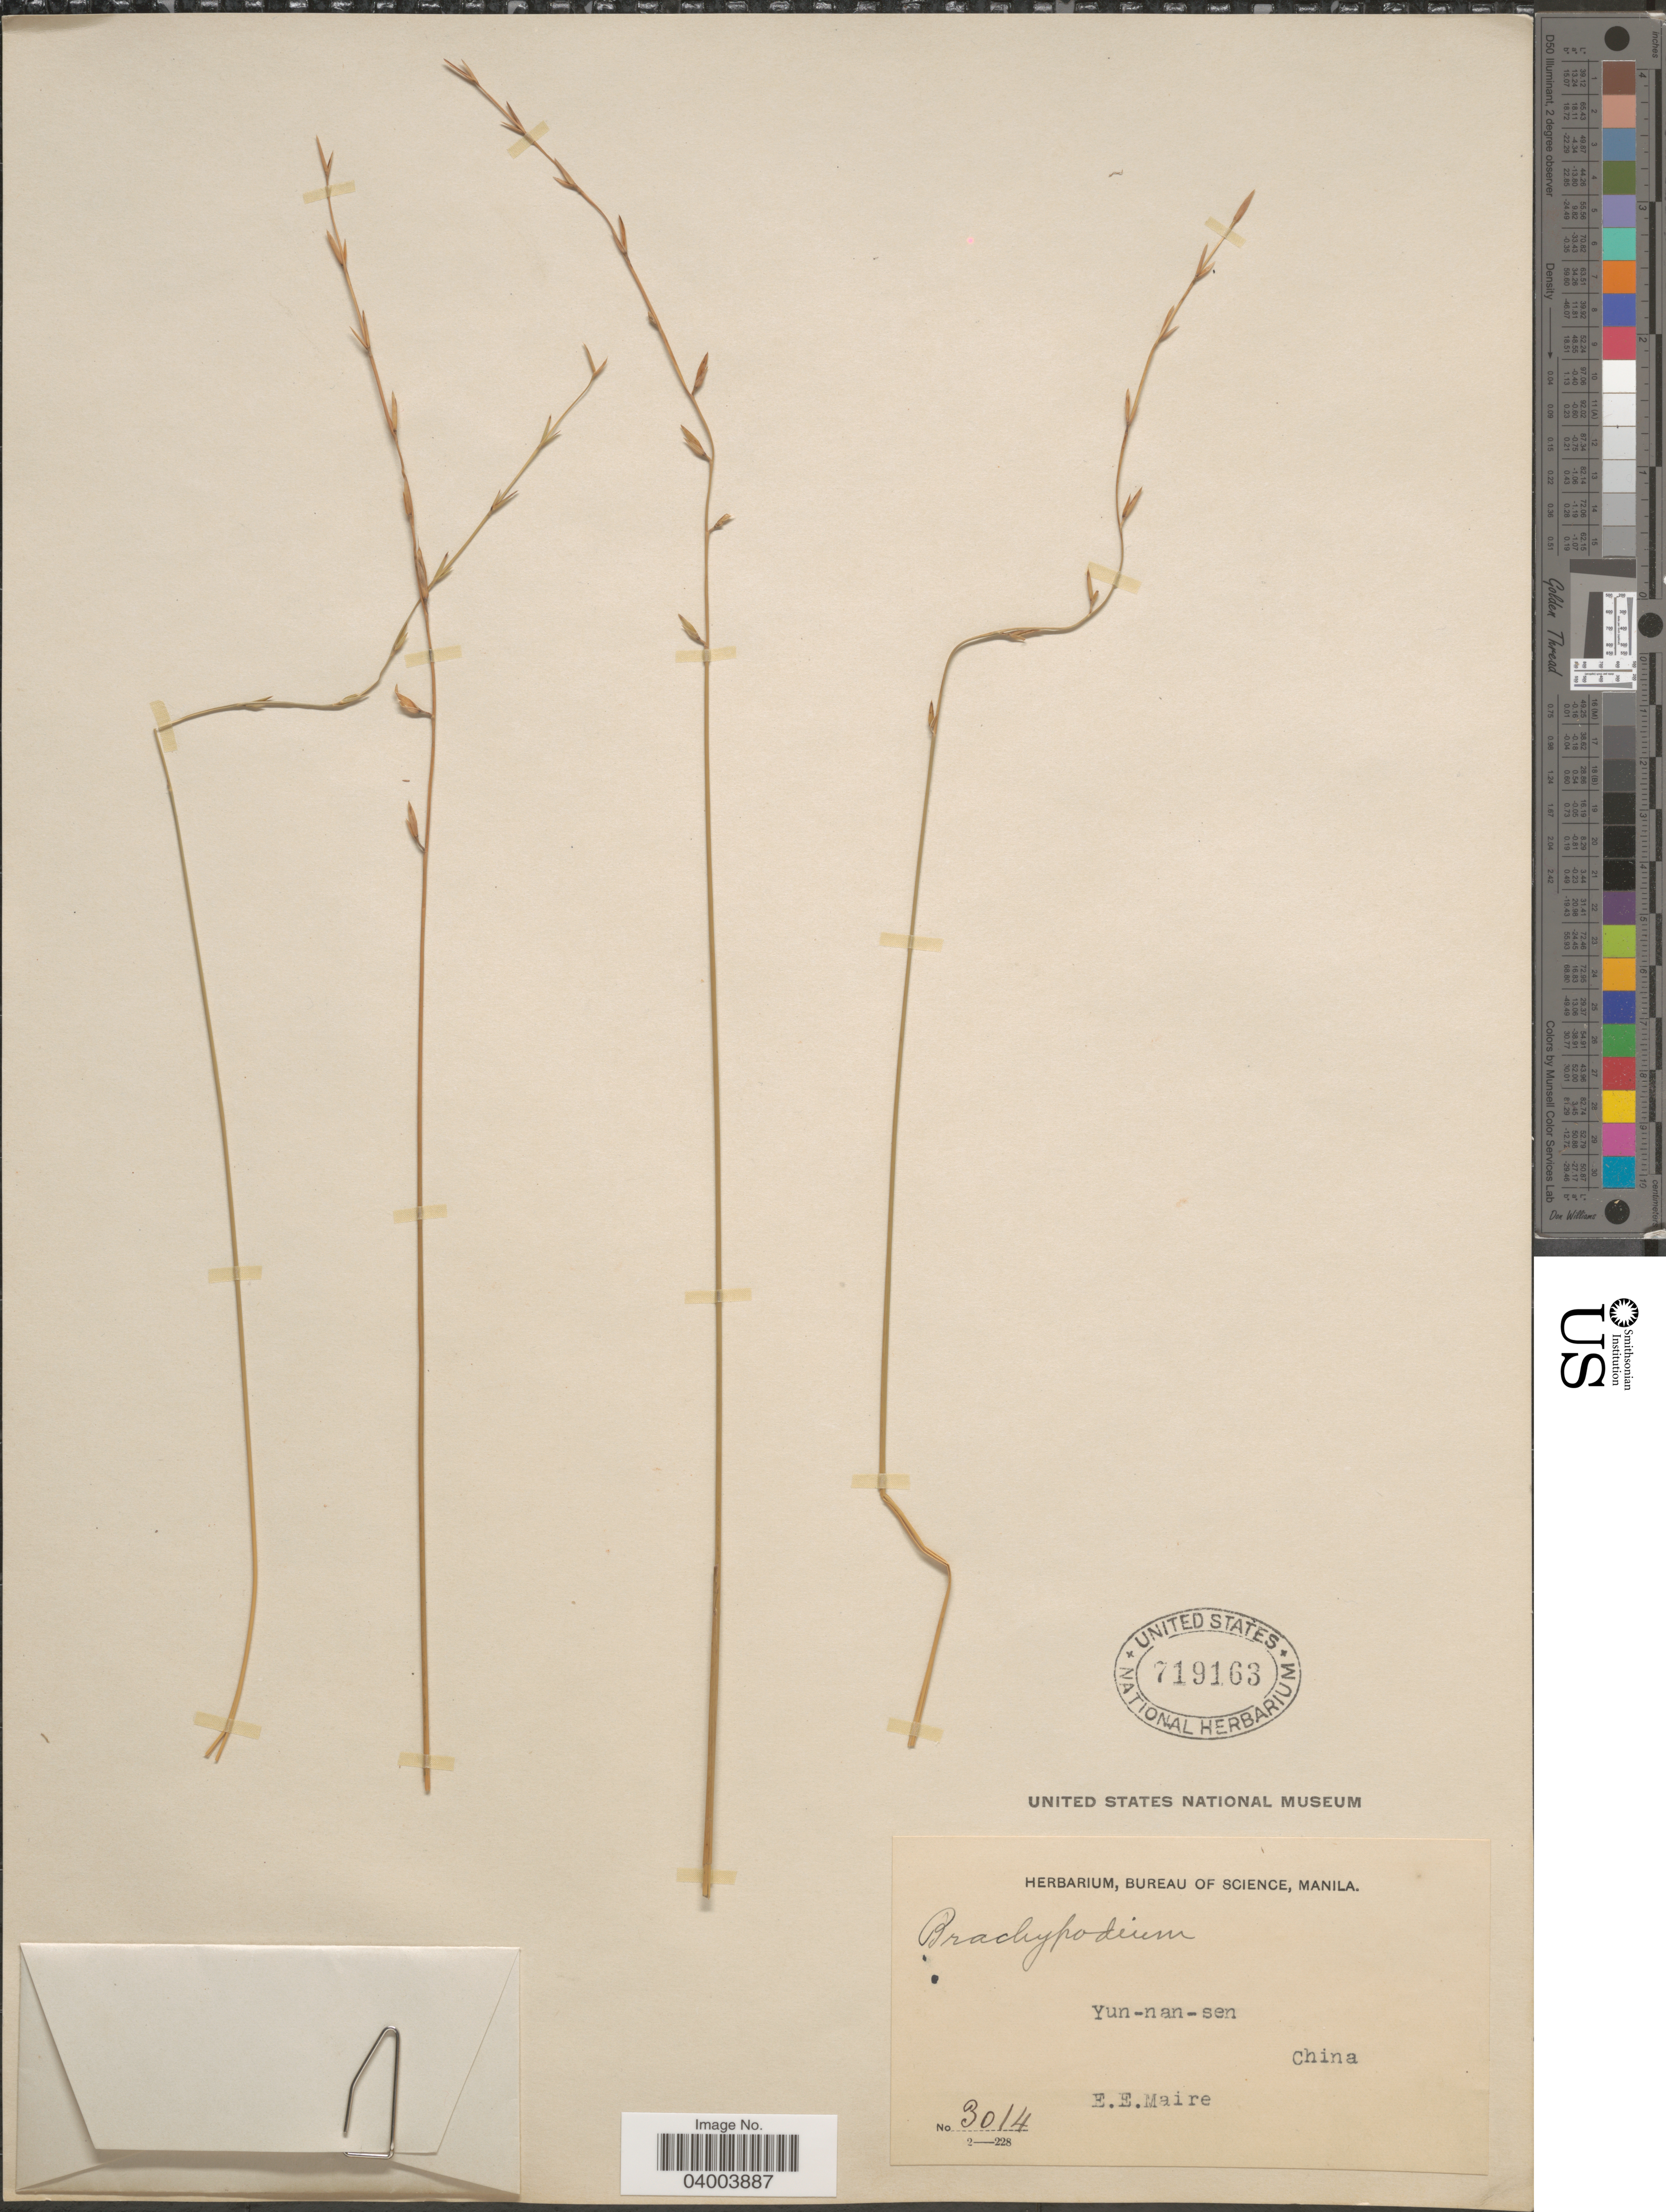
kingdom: Plantae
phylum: Tracheophyta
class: Liliopsida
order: Poales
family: Poaceae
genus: Brachypodium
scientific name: Brachypodium sylvaticum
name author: (Huds.) P. Beauv.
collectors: E. E. Maire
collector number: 3014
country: China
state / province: Yunnan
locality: Yun-nan-sen.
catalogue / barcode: US 719163